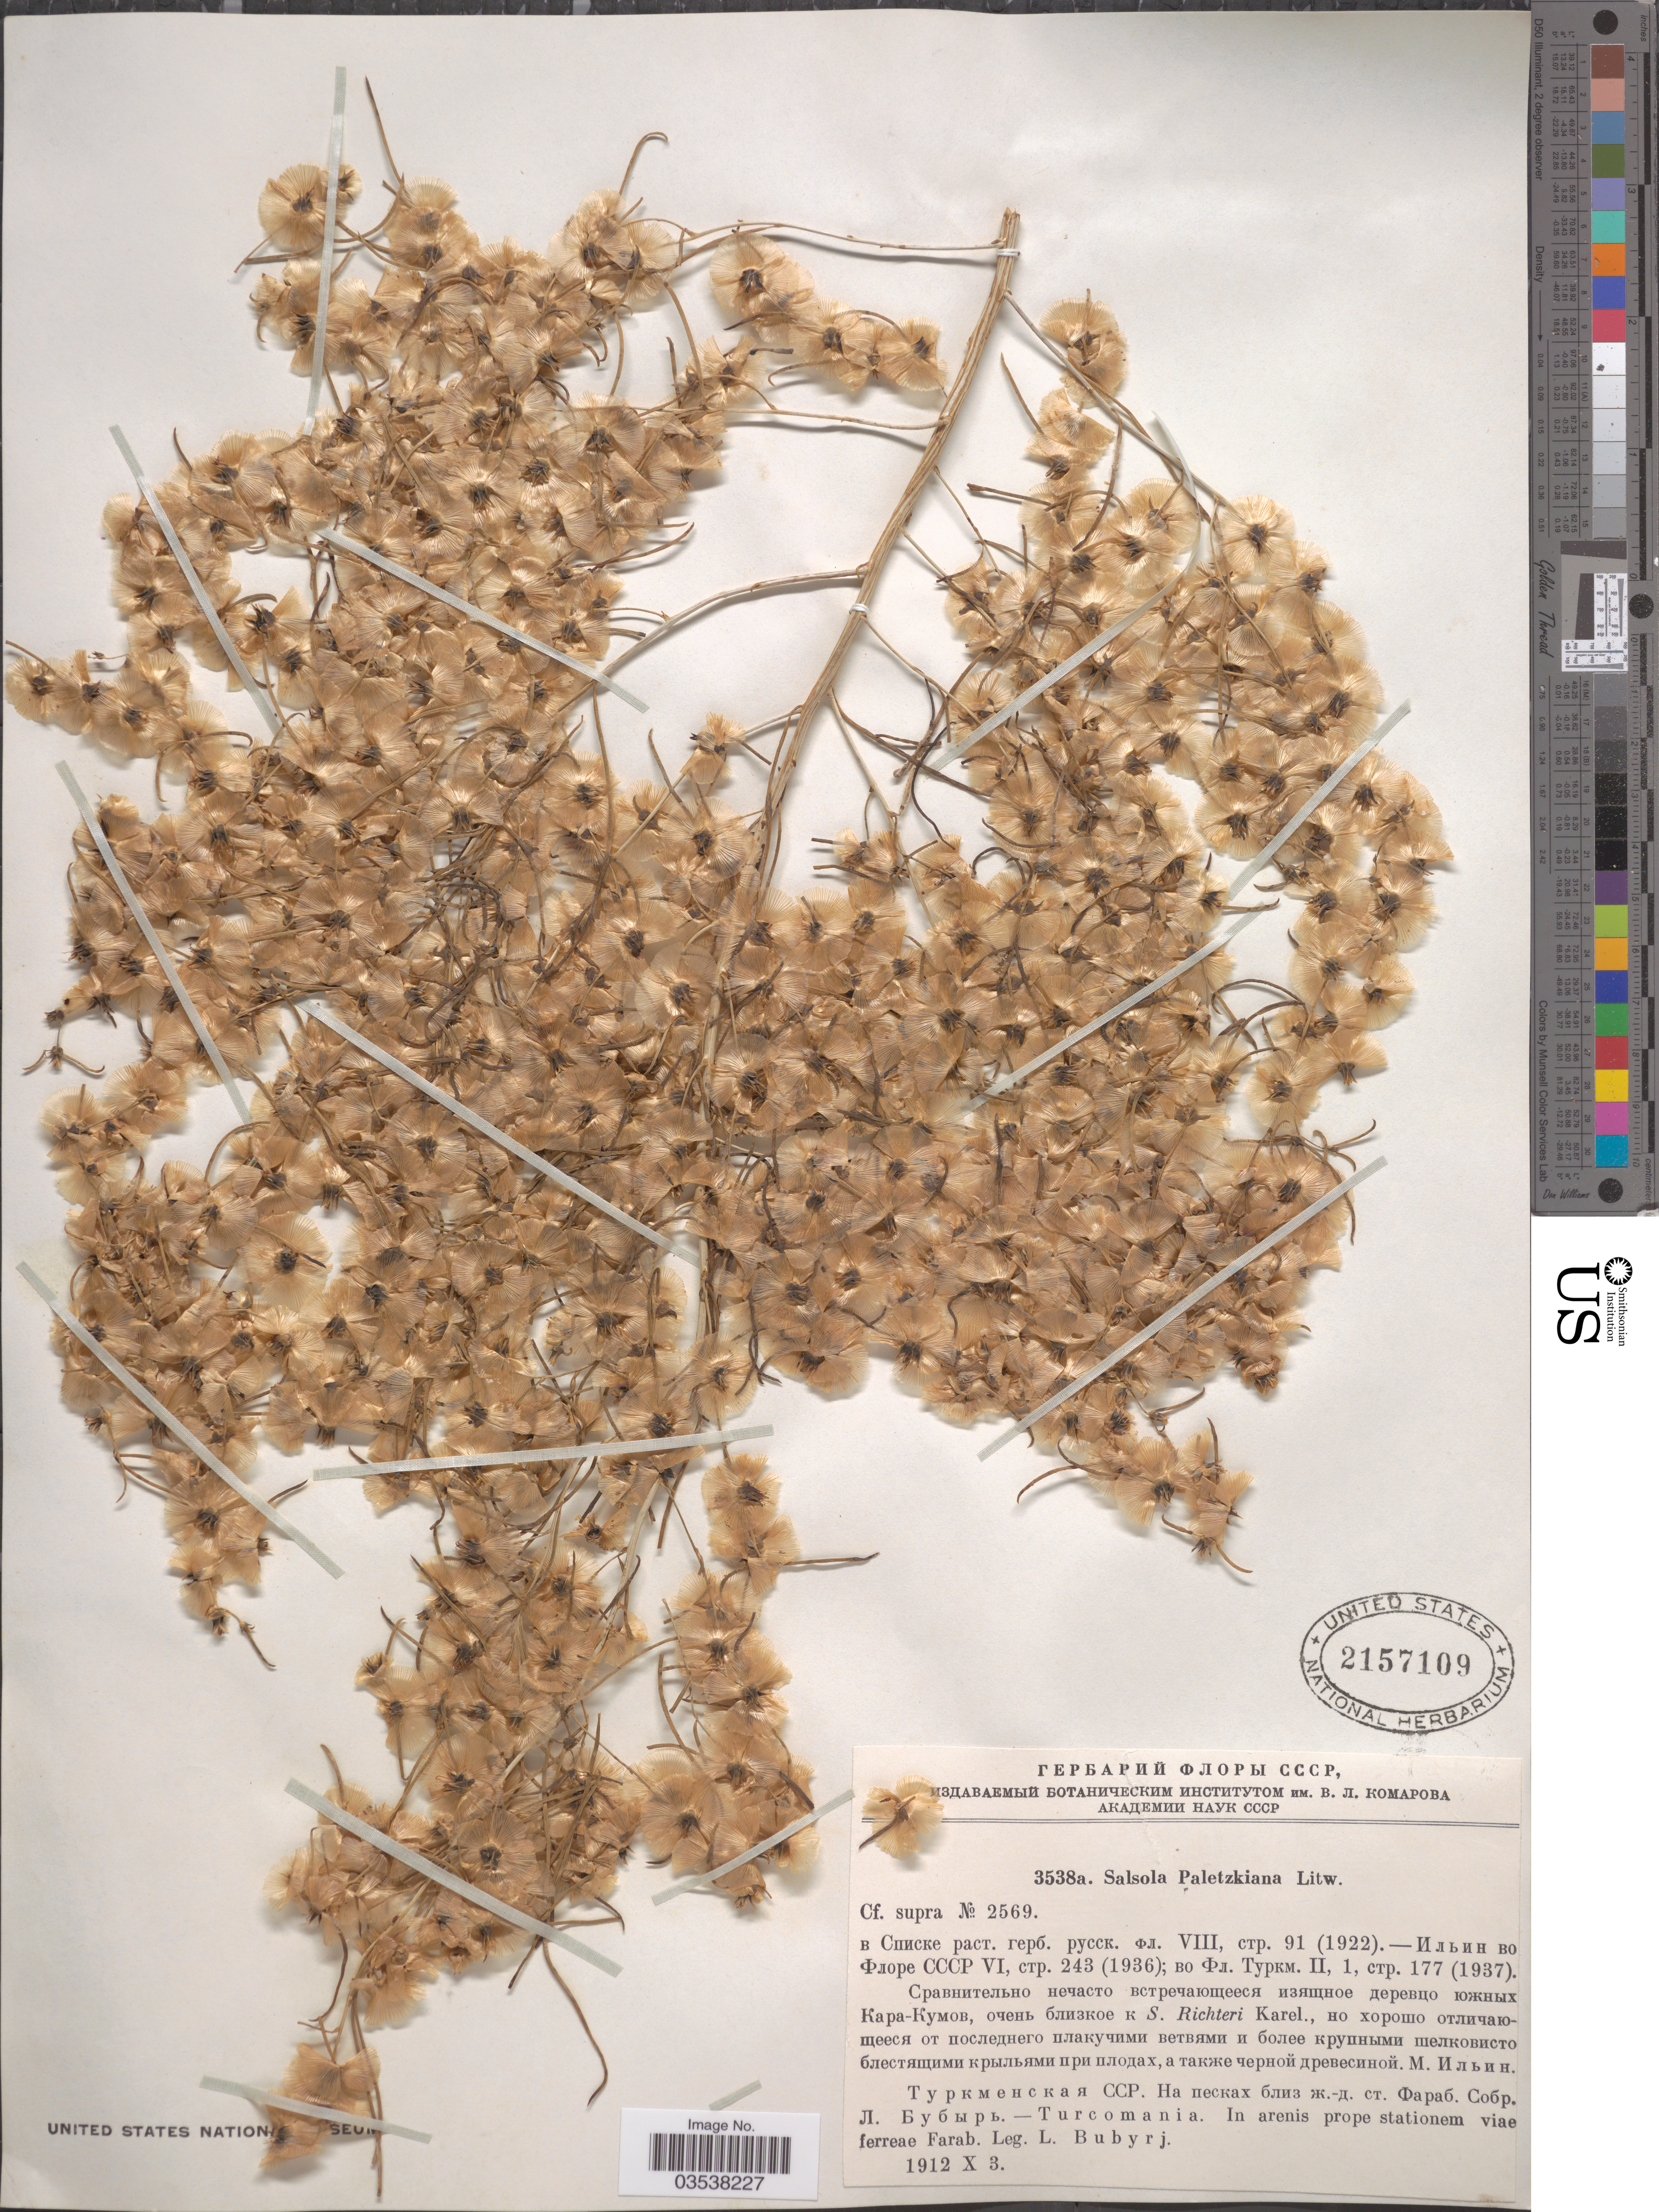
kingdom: Plantae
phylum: Tracheophyta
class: Magnoliopsida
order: Caryophyllales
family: Amaranthaceae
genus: Xylosalsola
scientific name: Xylosalsola paletzkiana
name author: (Litv.) Akhani & Roalson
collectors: L. Bubyrj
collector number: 3538a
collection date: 1912-10-03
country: Turkmenistan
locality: Turcomania. In arenis prope stationem viae ferreae Farab.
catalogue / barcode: US 2157109